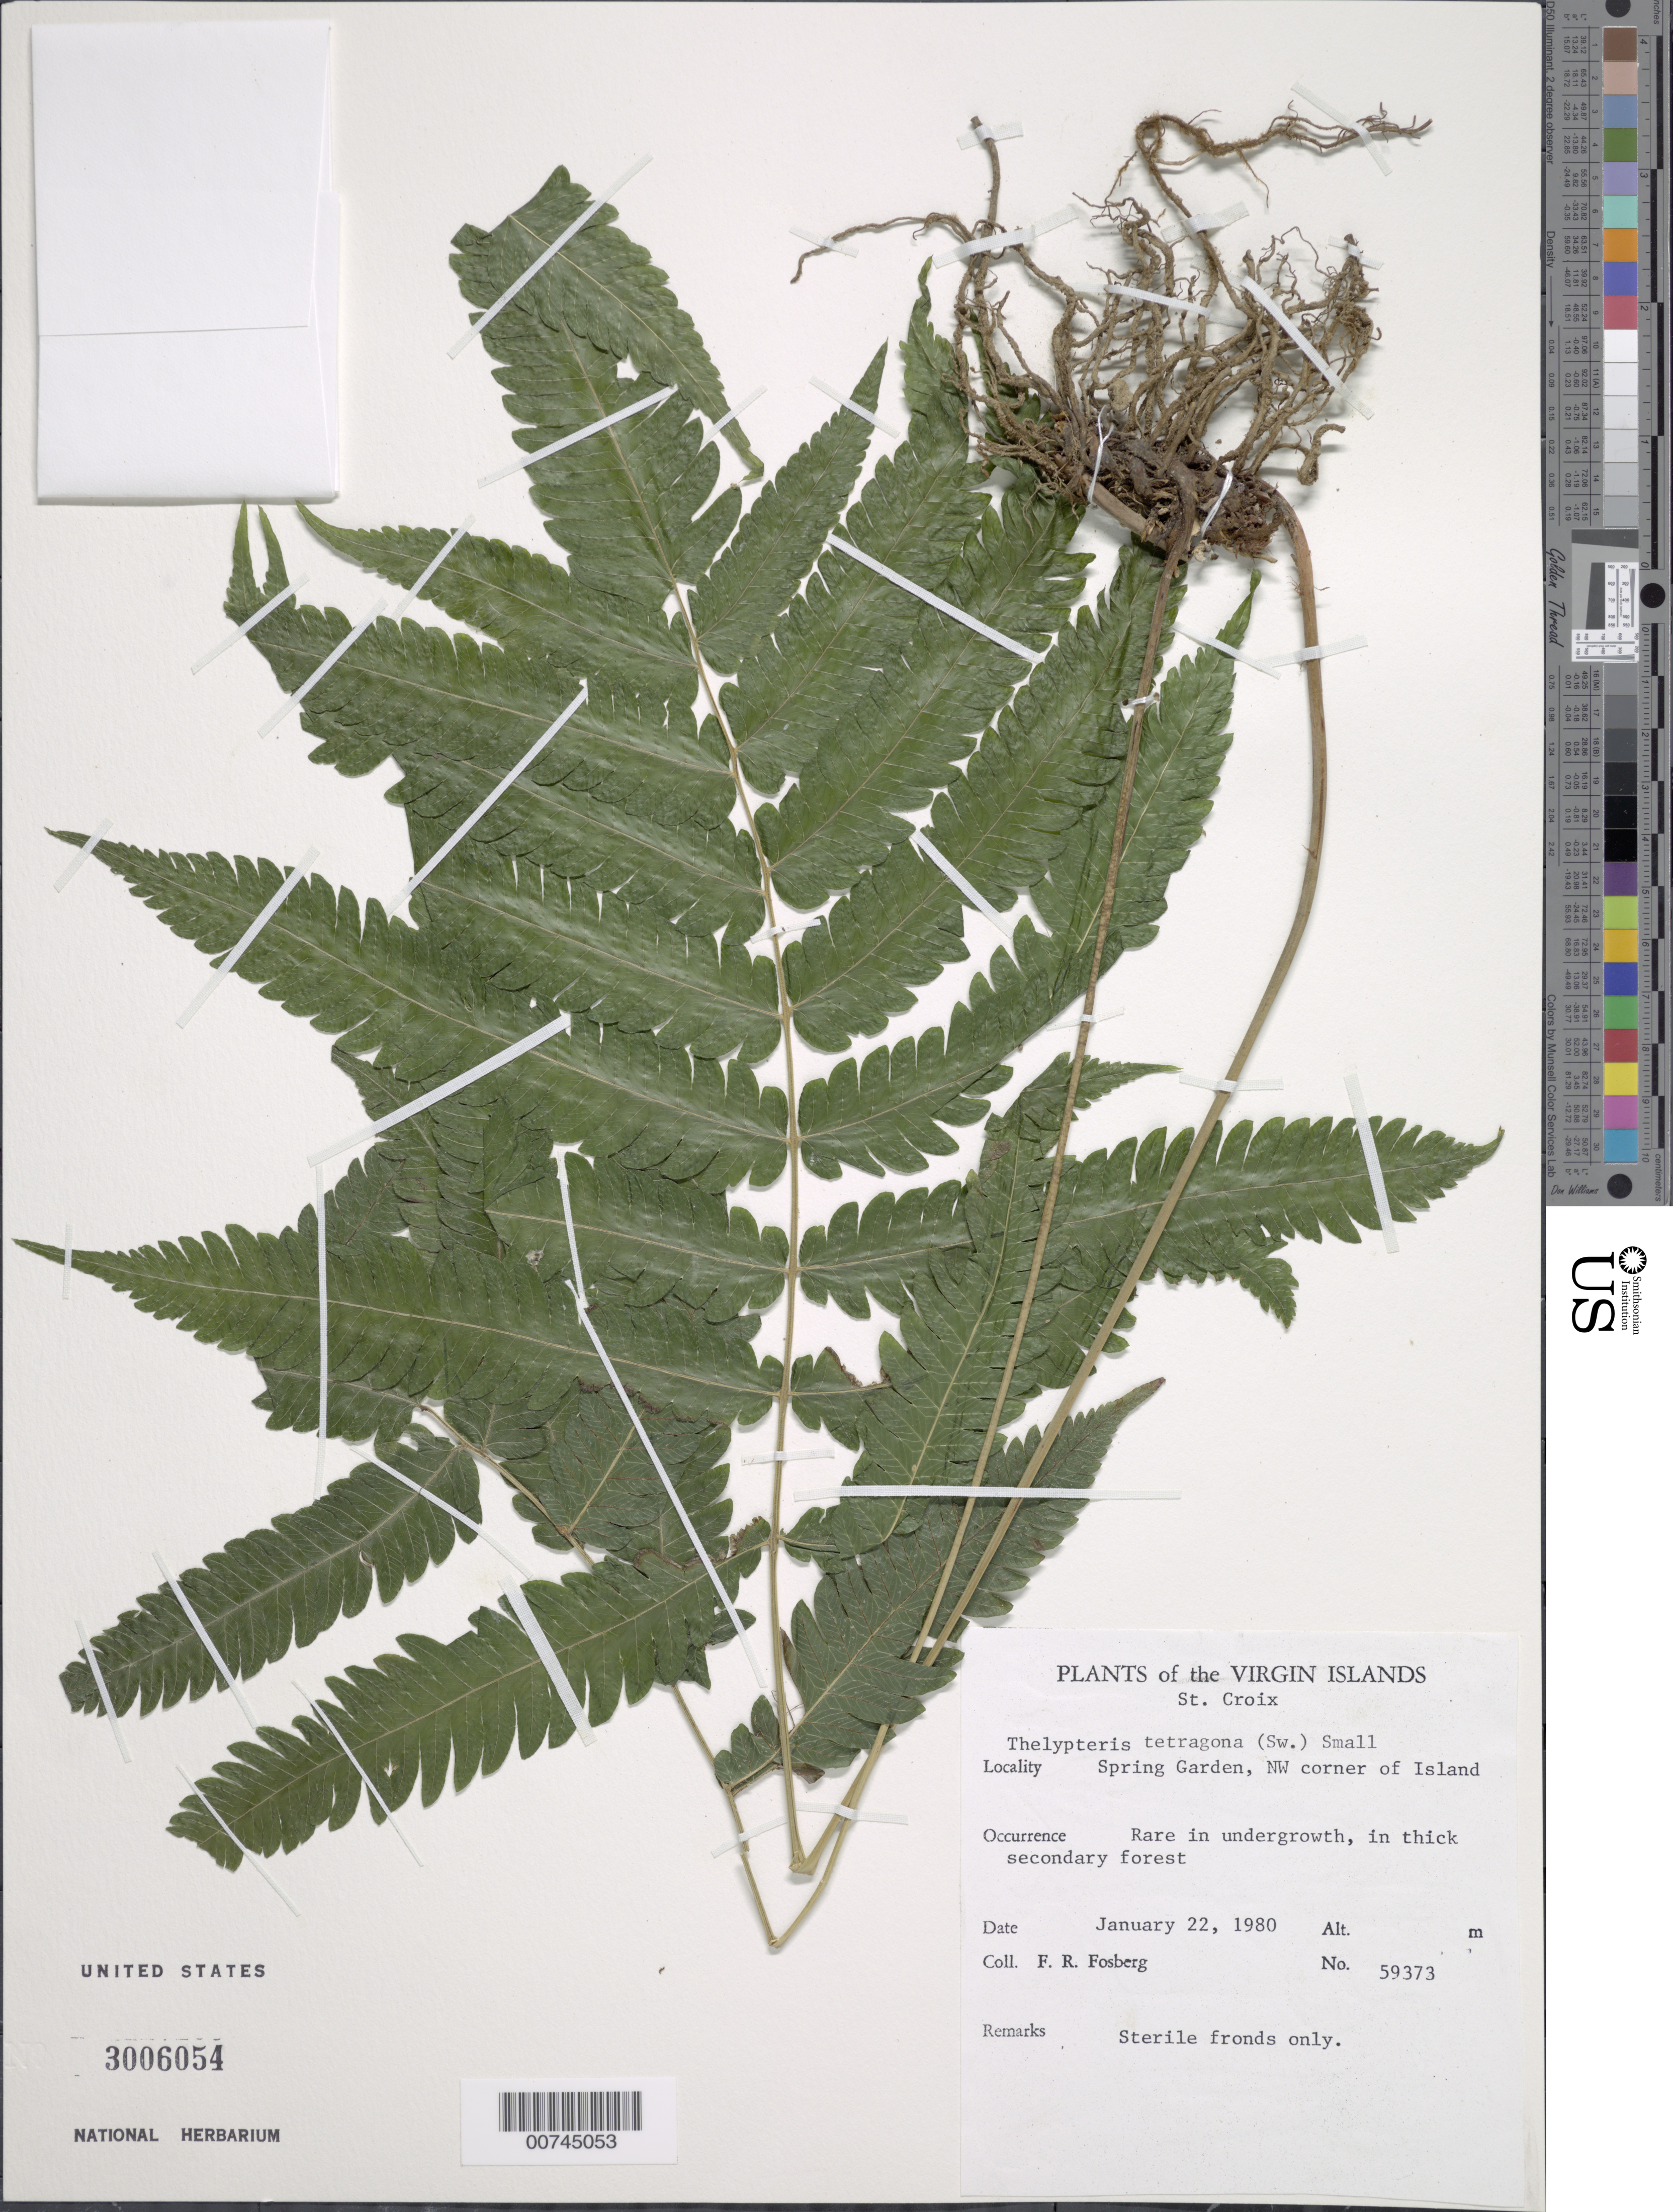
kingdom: Plantae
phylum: Tracheophyta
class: Polypodiopsida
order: Polypodiales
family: Thelypteridaceae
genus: Goniopteris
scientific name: Goniopteris tetragona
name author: (C. Presl) Sw.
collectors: F. R. Fosberg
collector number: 59373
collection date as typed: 22 Jan 1980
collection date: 1980-01-22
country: U.S. Virgin Islands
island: St. Croix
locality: Spring Garden, NW corner of island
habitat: Rare in undergrowth, in thick secondary forest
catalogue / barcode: US 3006054